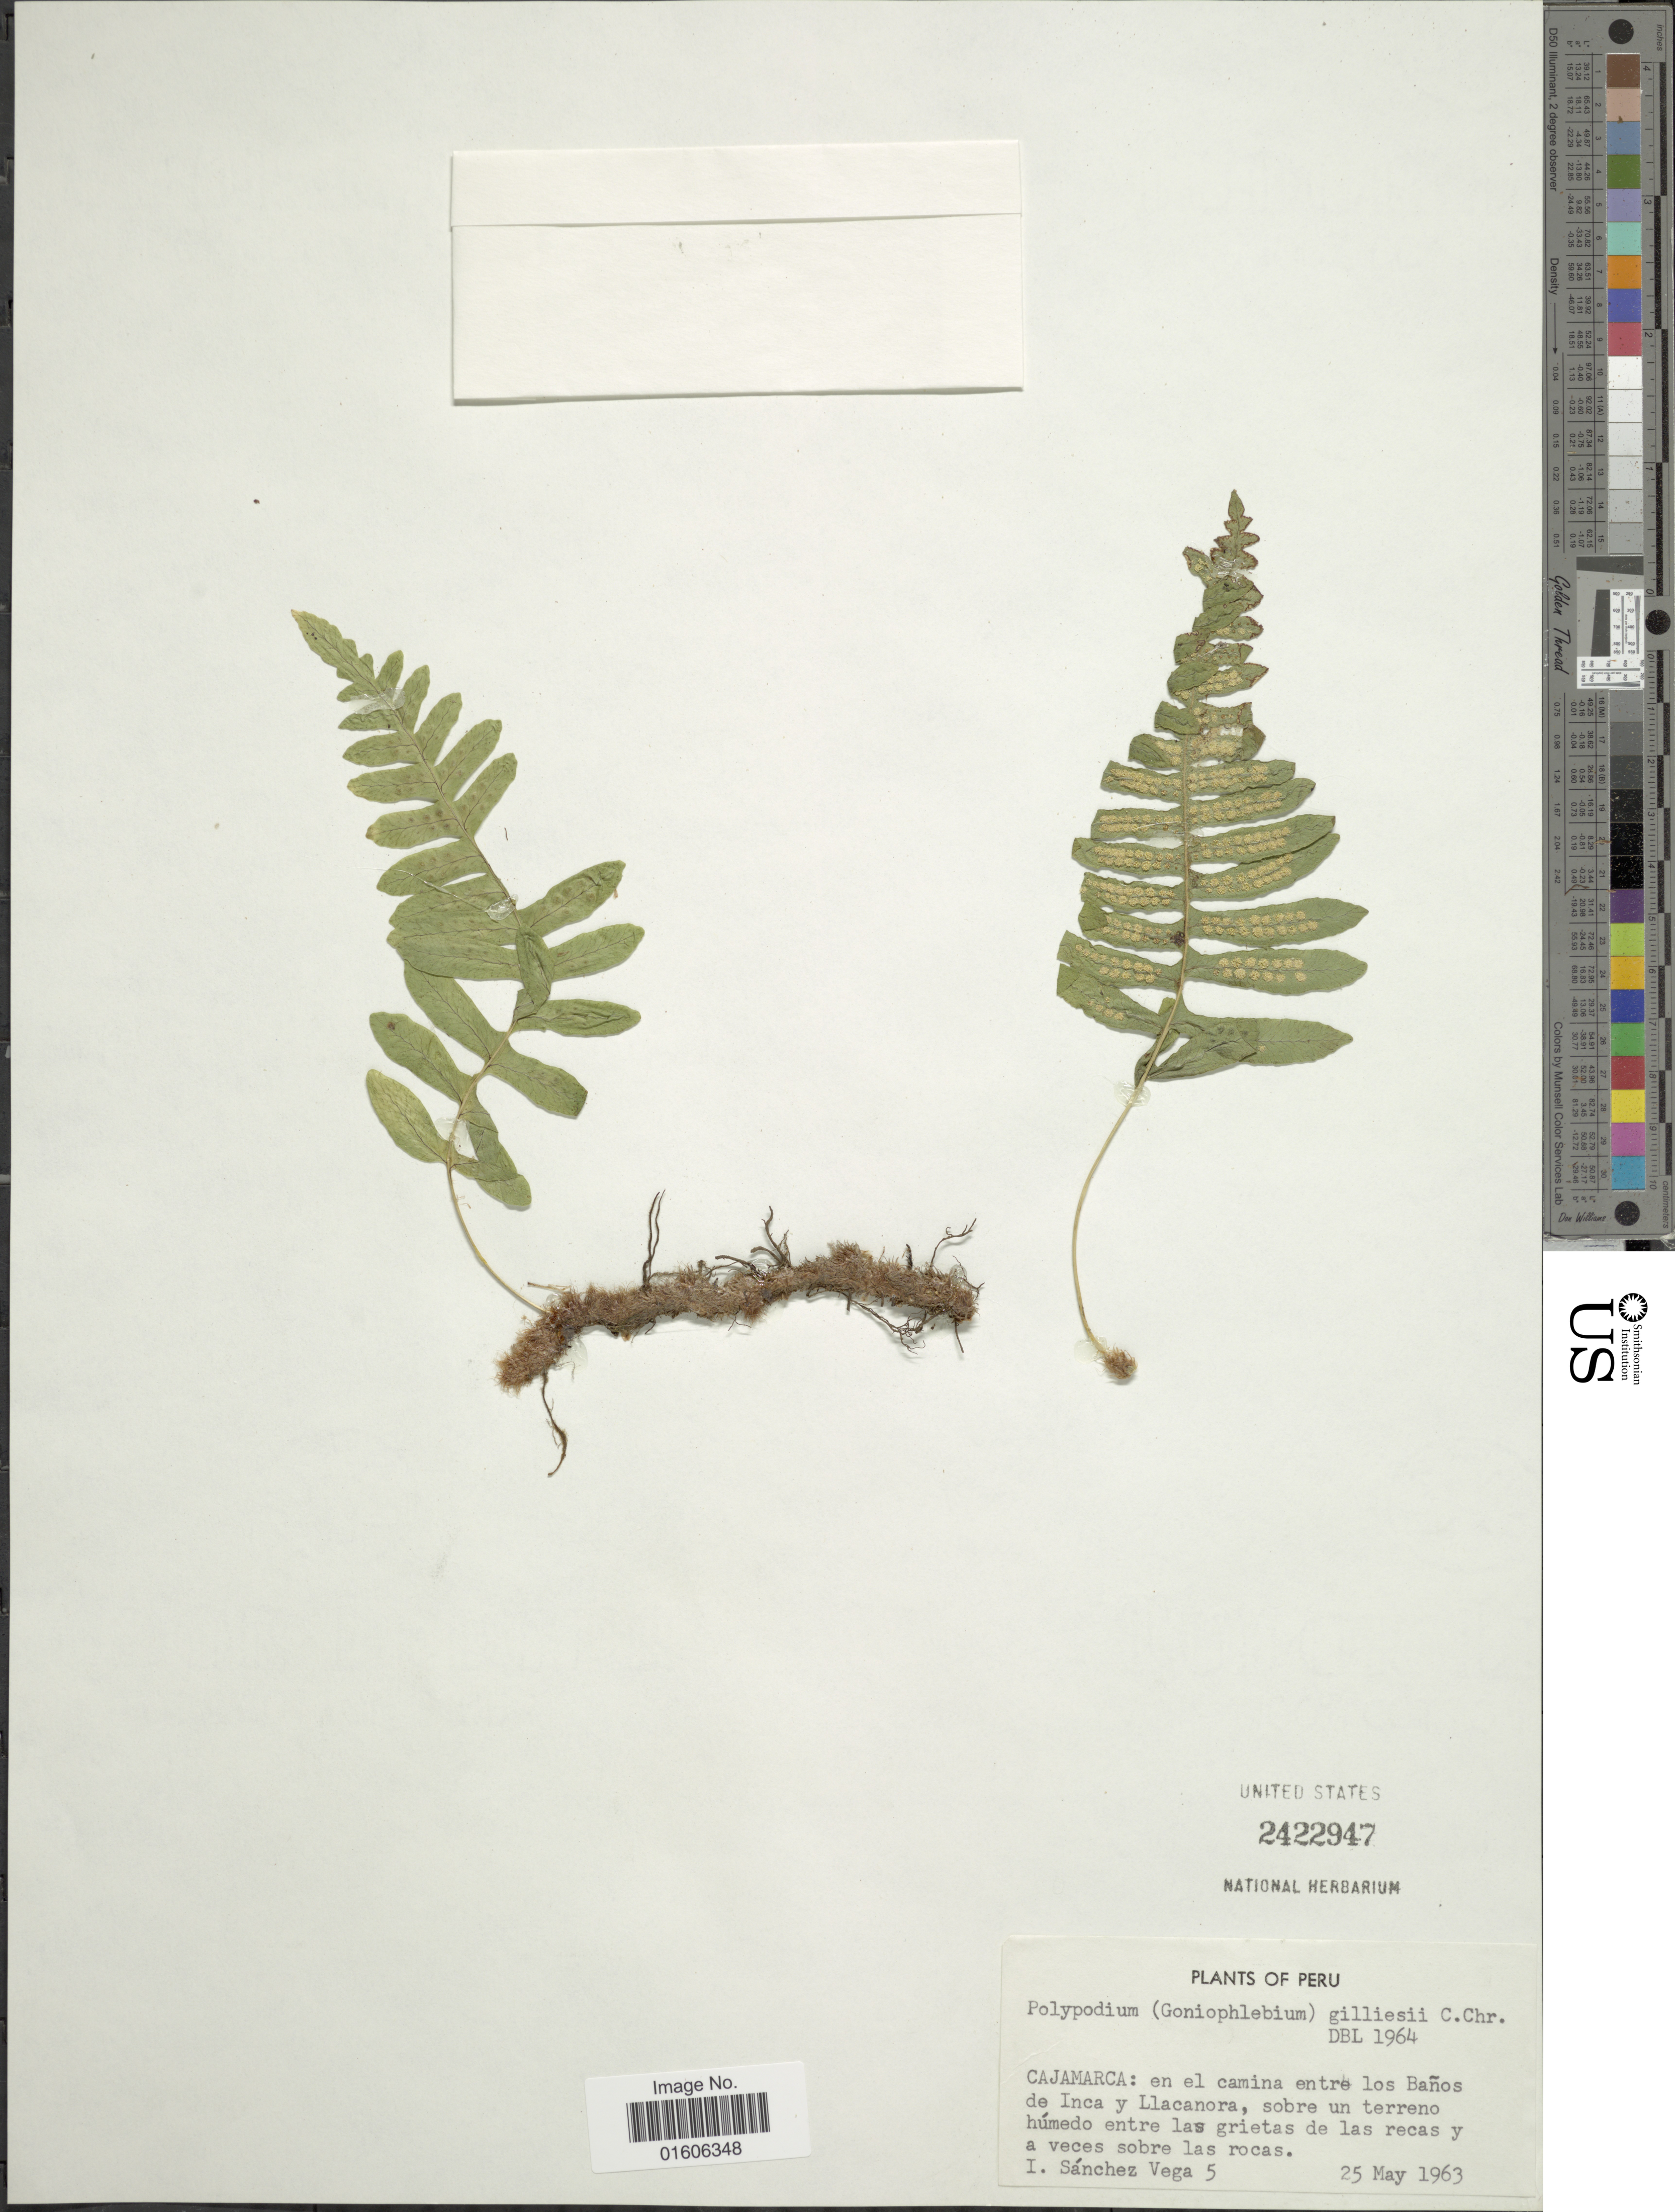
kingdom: Plantae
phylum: Tracheophyta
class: Polypodiopsida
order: Polypodiales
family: Polypodiaceae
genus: Serpocaulon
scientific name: Serpocaulon gilliesii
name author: (C. Chr.) A.R. Sm.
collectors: I. Sánchez Vega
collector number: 5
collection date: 1963-05-25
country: Peru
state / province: Cajamarca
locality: Cajamarca: en el camina entre los Baños de Inca y Llacanora, sobre un terreno húmedo entre las grietas de las recas y a veces sobre las rocas.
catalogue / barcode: US 2422947